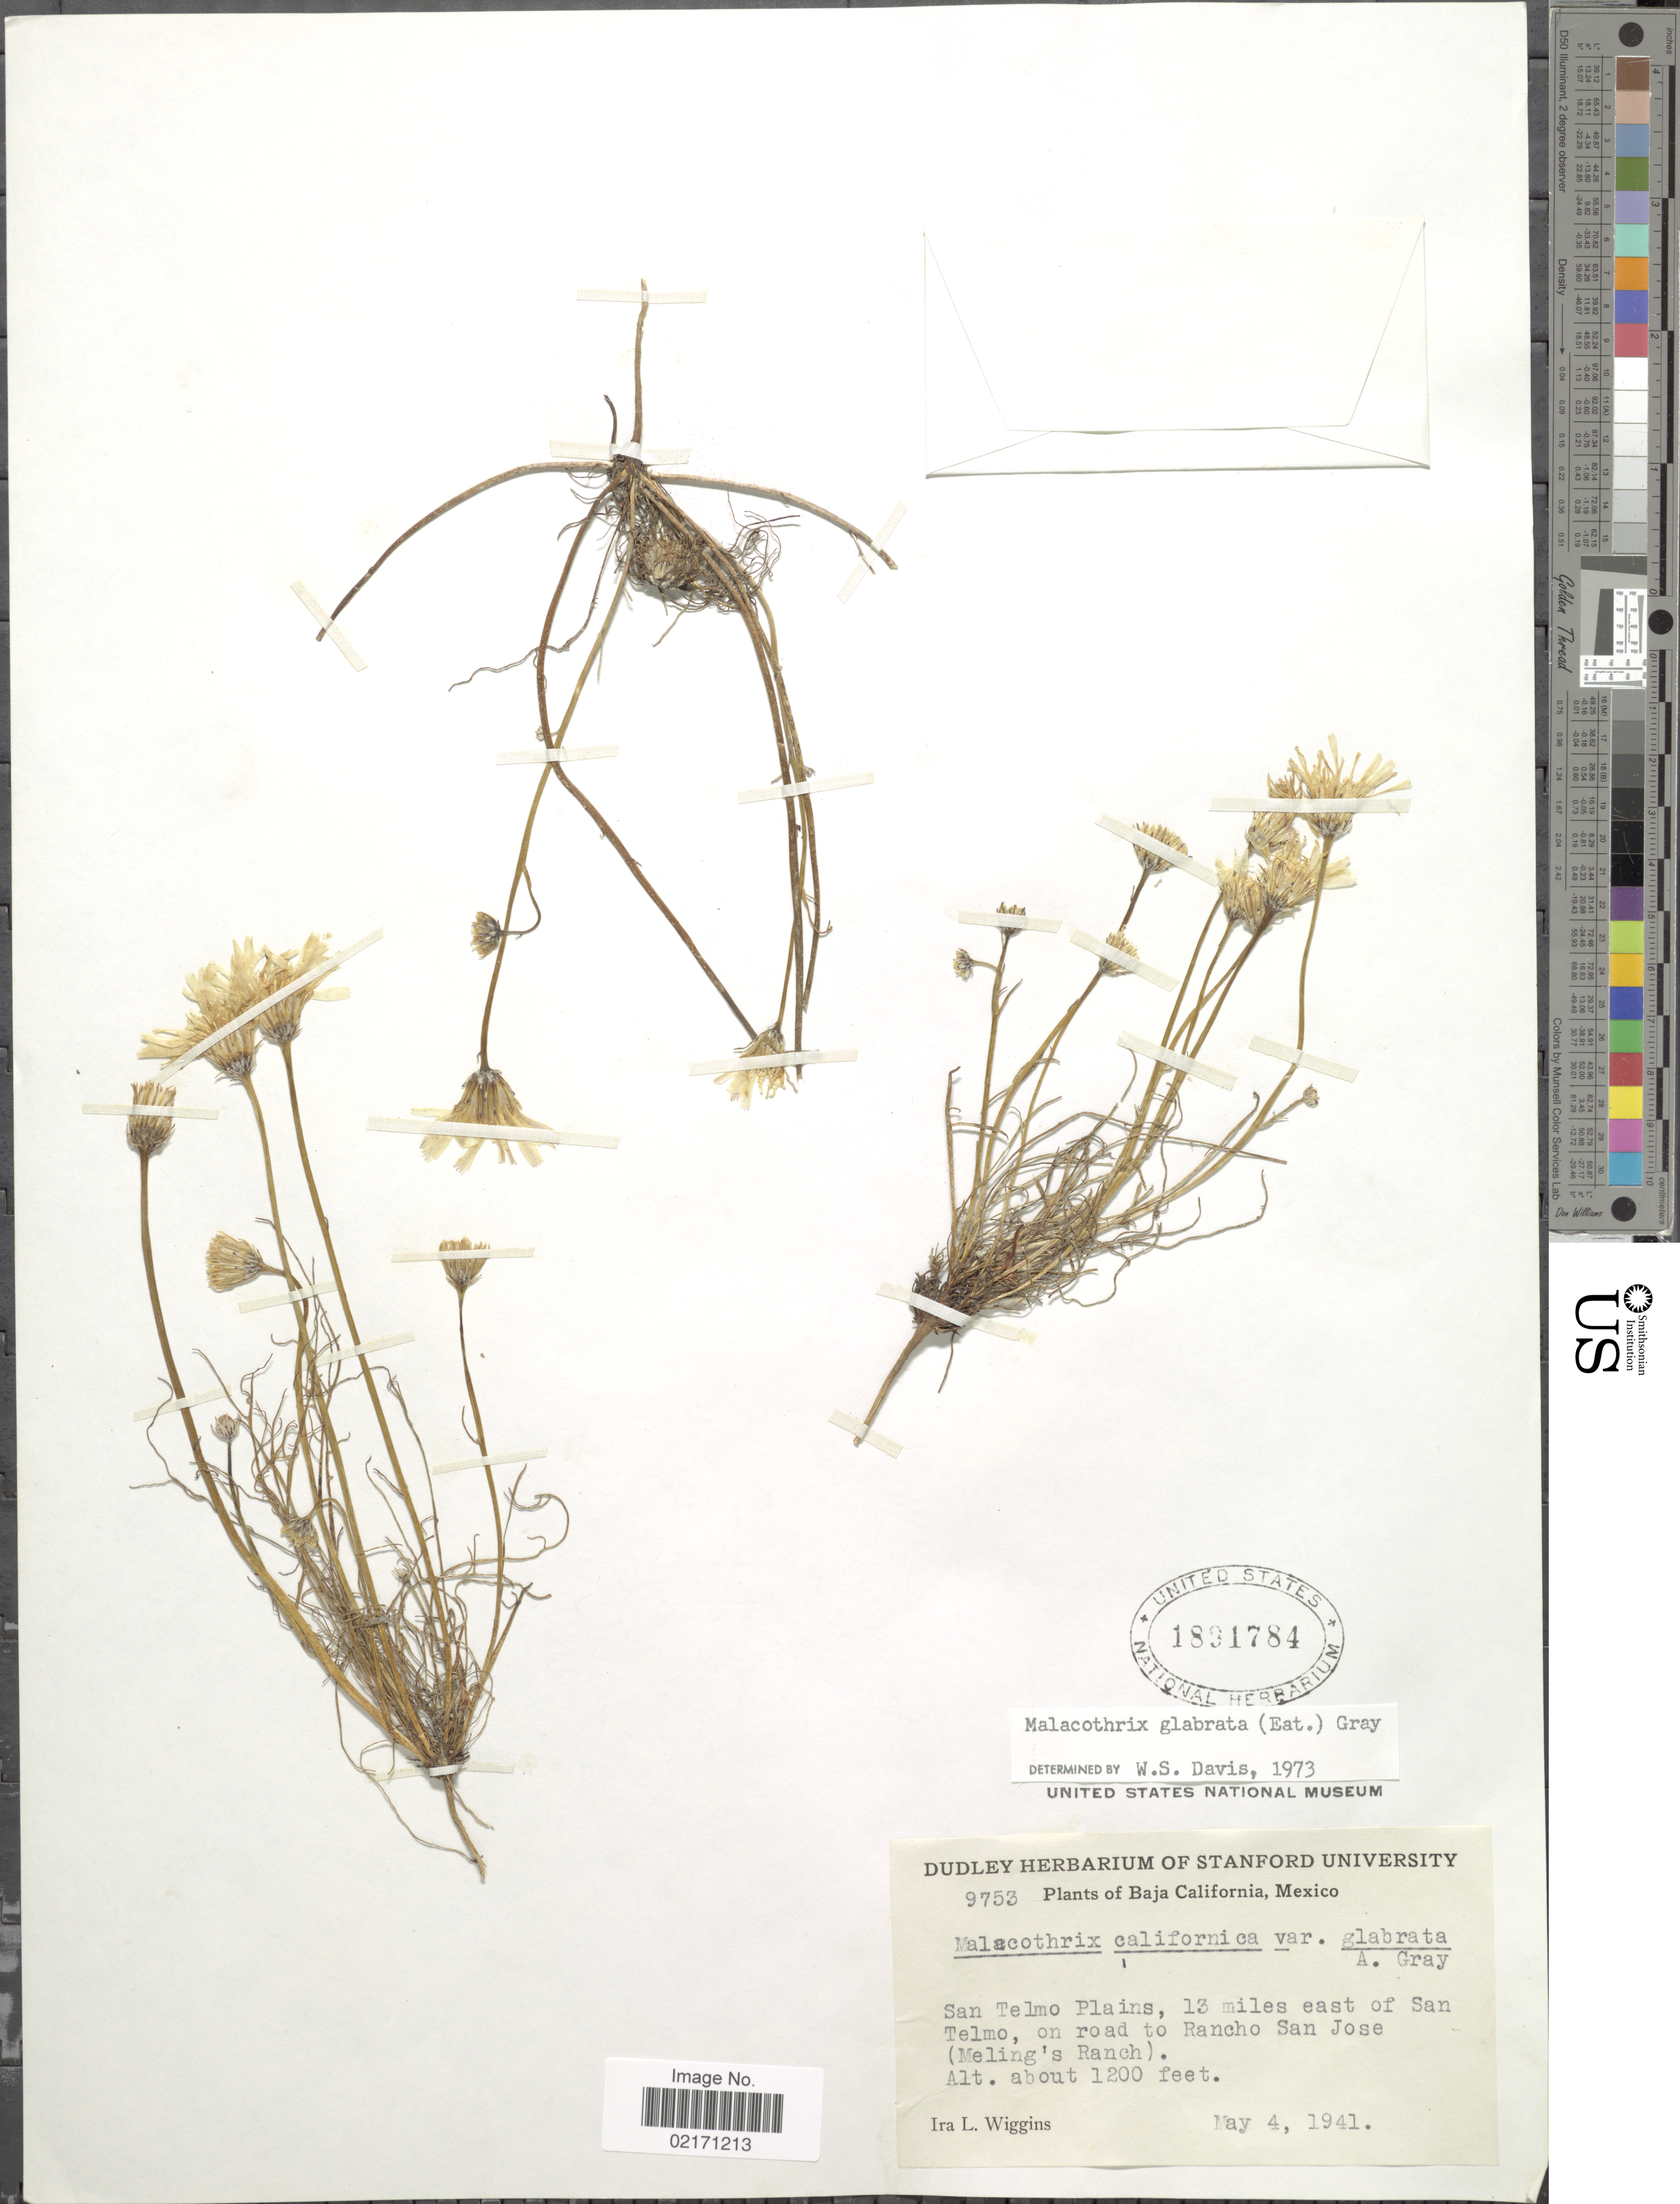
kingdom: Plantae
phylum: Tracheophyta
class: Magnoliopsida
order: Asterales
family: Asteraceae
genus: Malacothrix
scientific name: Malacothrix glabrata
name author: (A. Gray ex D.C. Eaton) A. Gray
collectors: I. L. Wiggins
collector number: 9753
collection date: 1941-05-04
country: Mexico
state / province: Baja California Norte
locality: San Telmo Plains, 13 miles east of San Telmo, on road to Rancho San Jose (Meling's Ranch)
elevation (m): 366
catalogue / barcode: US 1891784